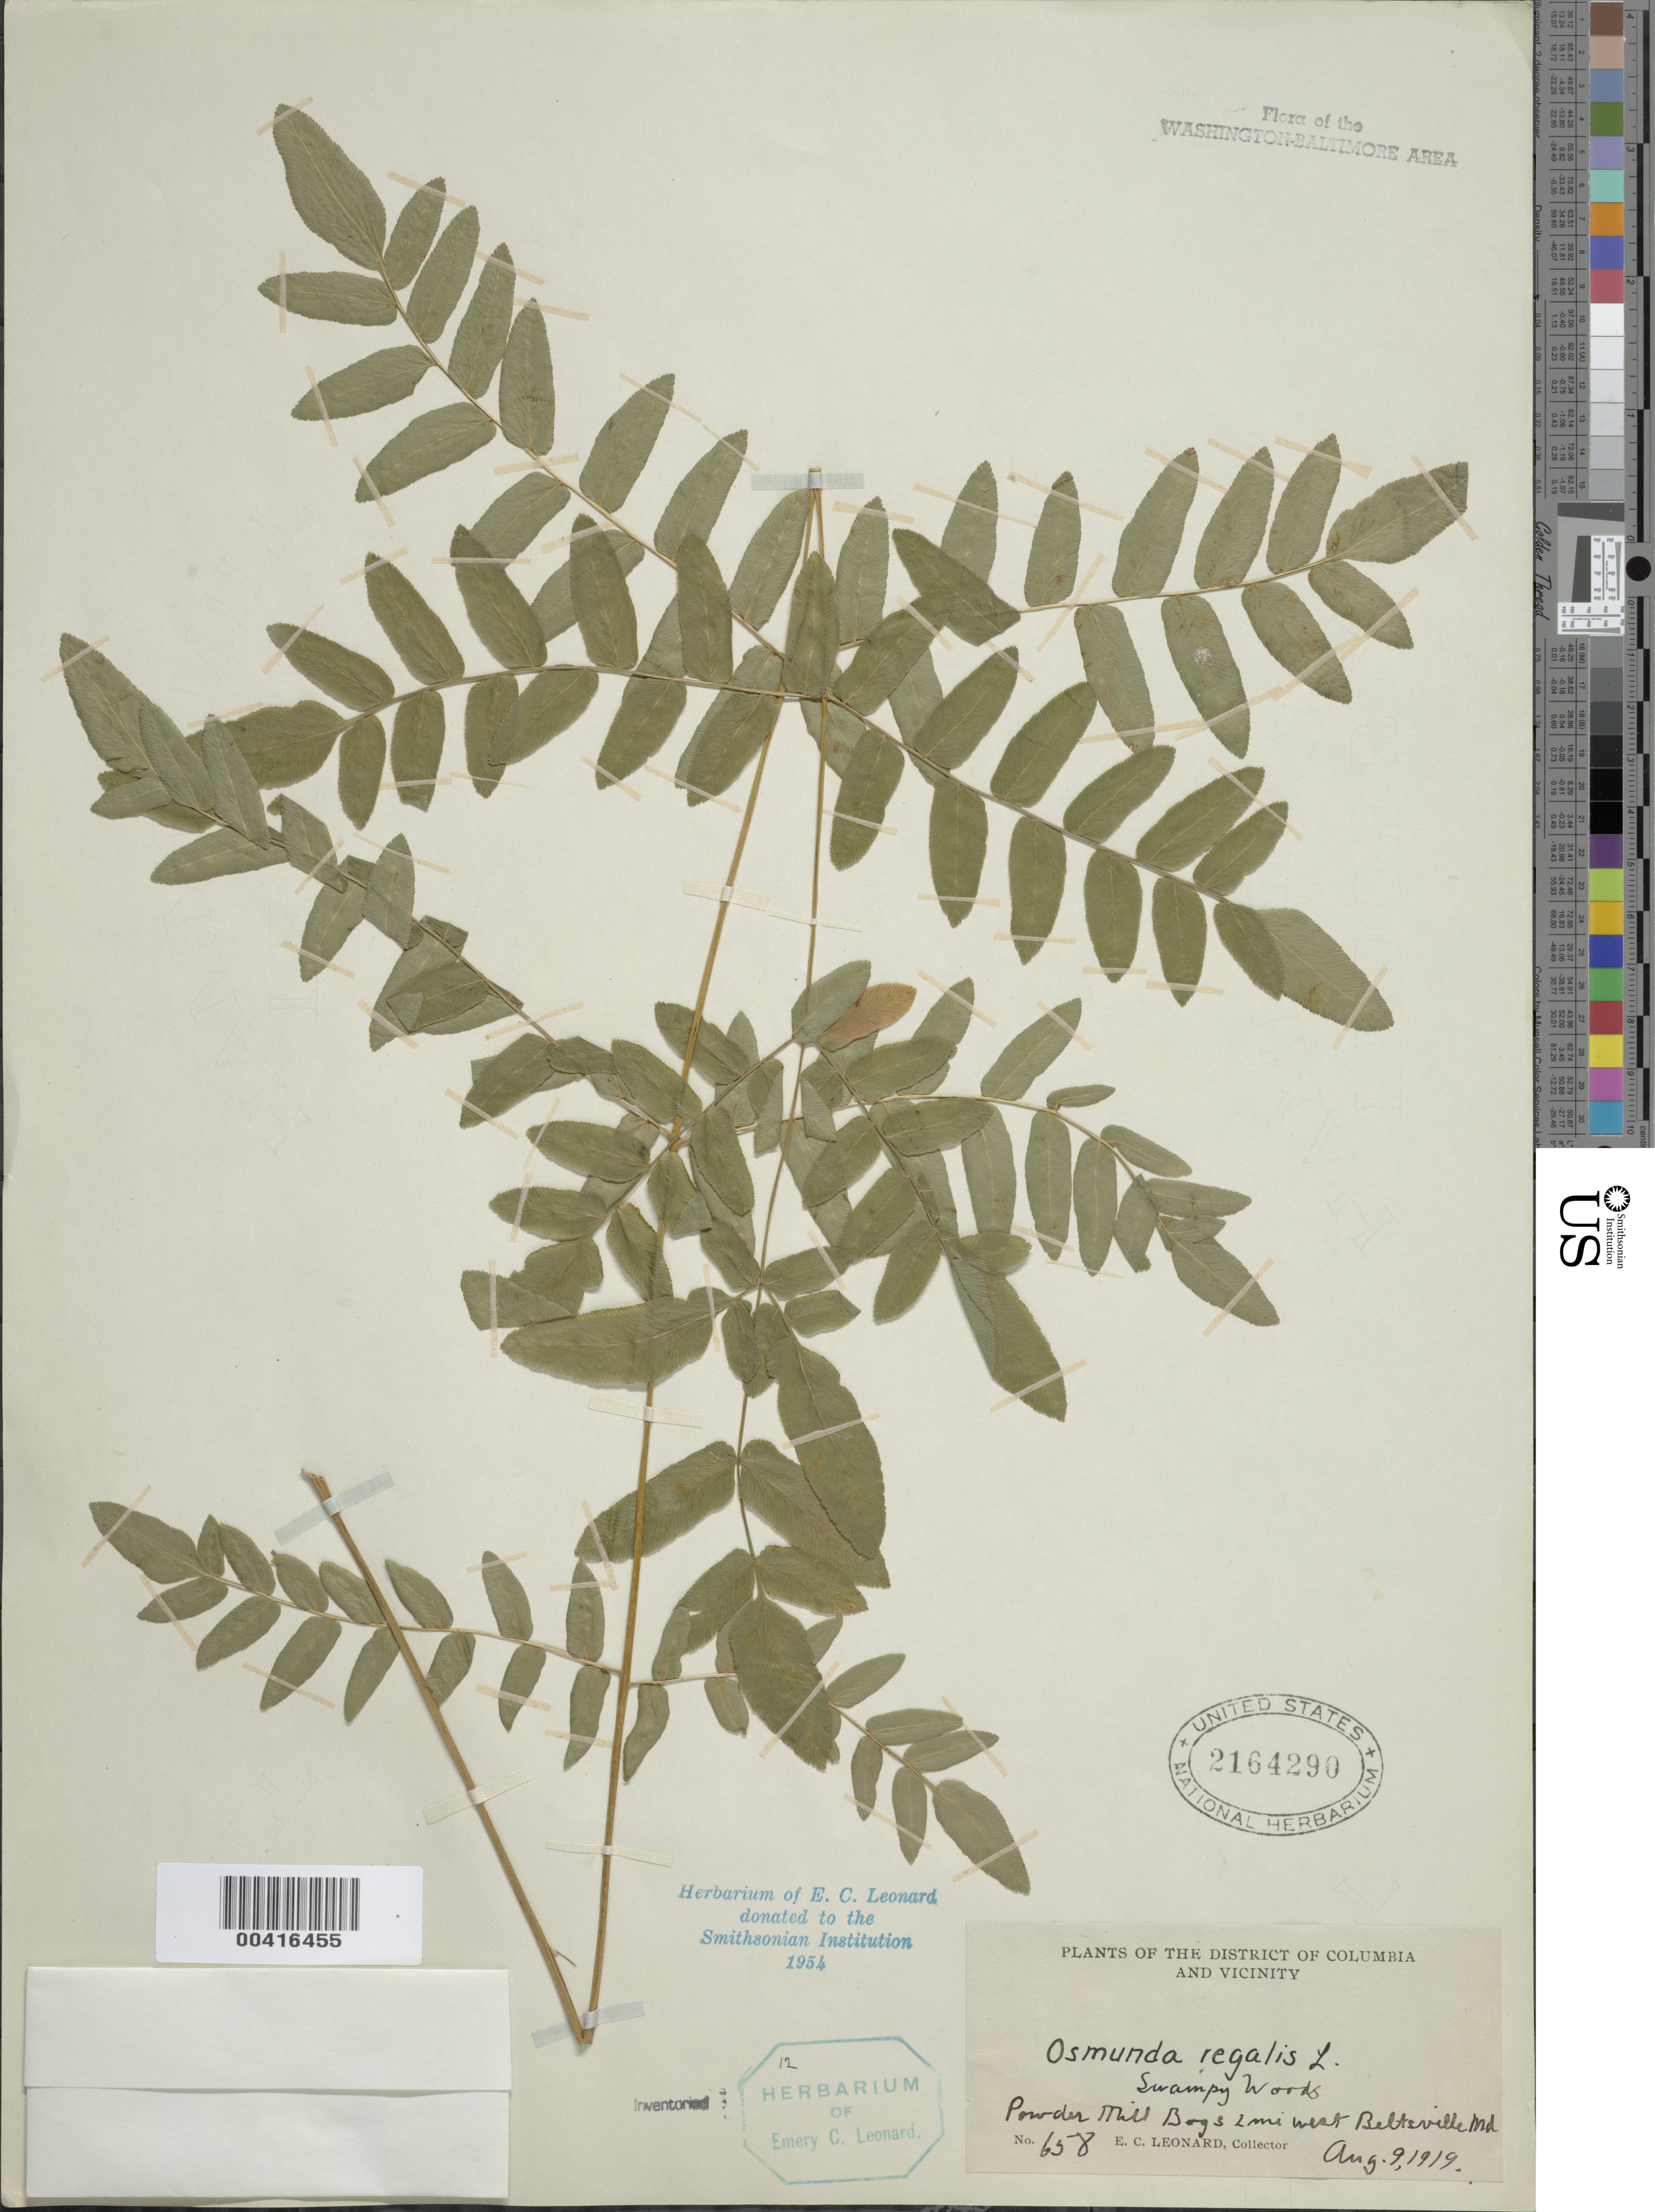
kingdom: Plantae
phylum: Tracheophyta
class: Polypodiopsida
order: Osmundales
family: Osmundaceae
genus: Osmunda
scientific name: Osmunda regalis var. spectabilis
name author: (Willd.) A. Gray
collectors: E. C. Leonard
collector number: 658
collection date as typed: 09 Aug 1919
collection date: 1919-08-09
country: United States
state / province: Maryland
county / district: Prince George's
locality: Powder Mill Bogs, 2 miles W of Beltsville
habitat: Swampy woods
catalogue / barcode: US 2164290